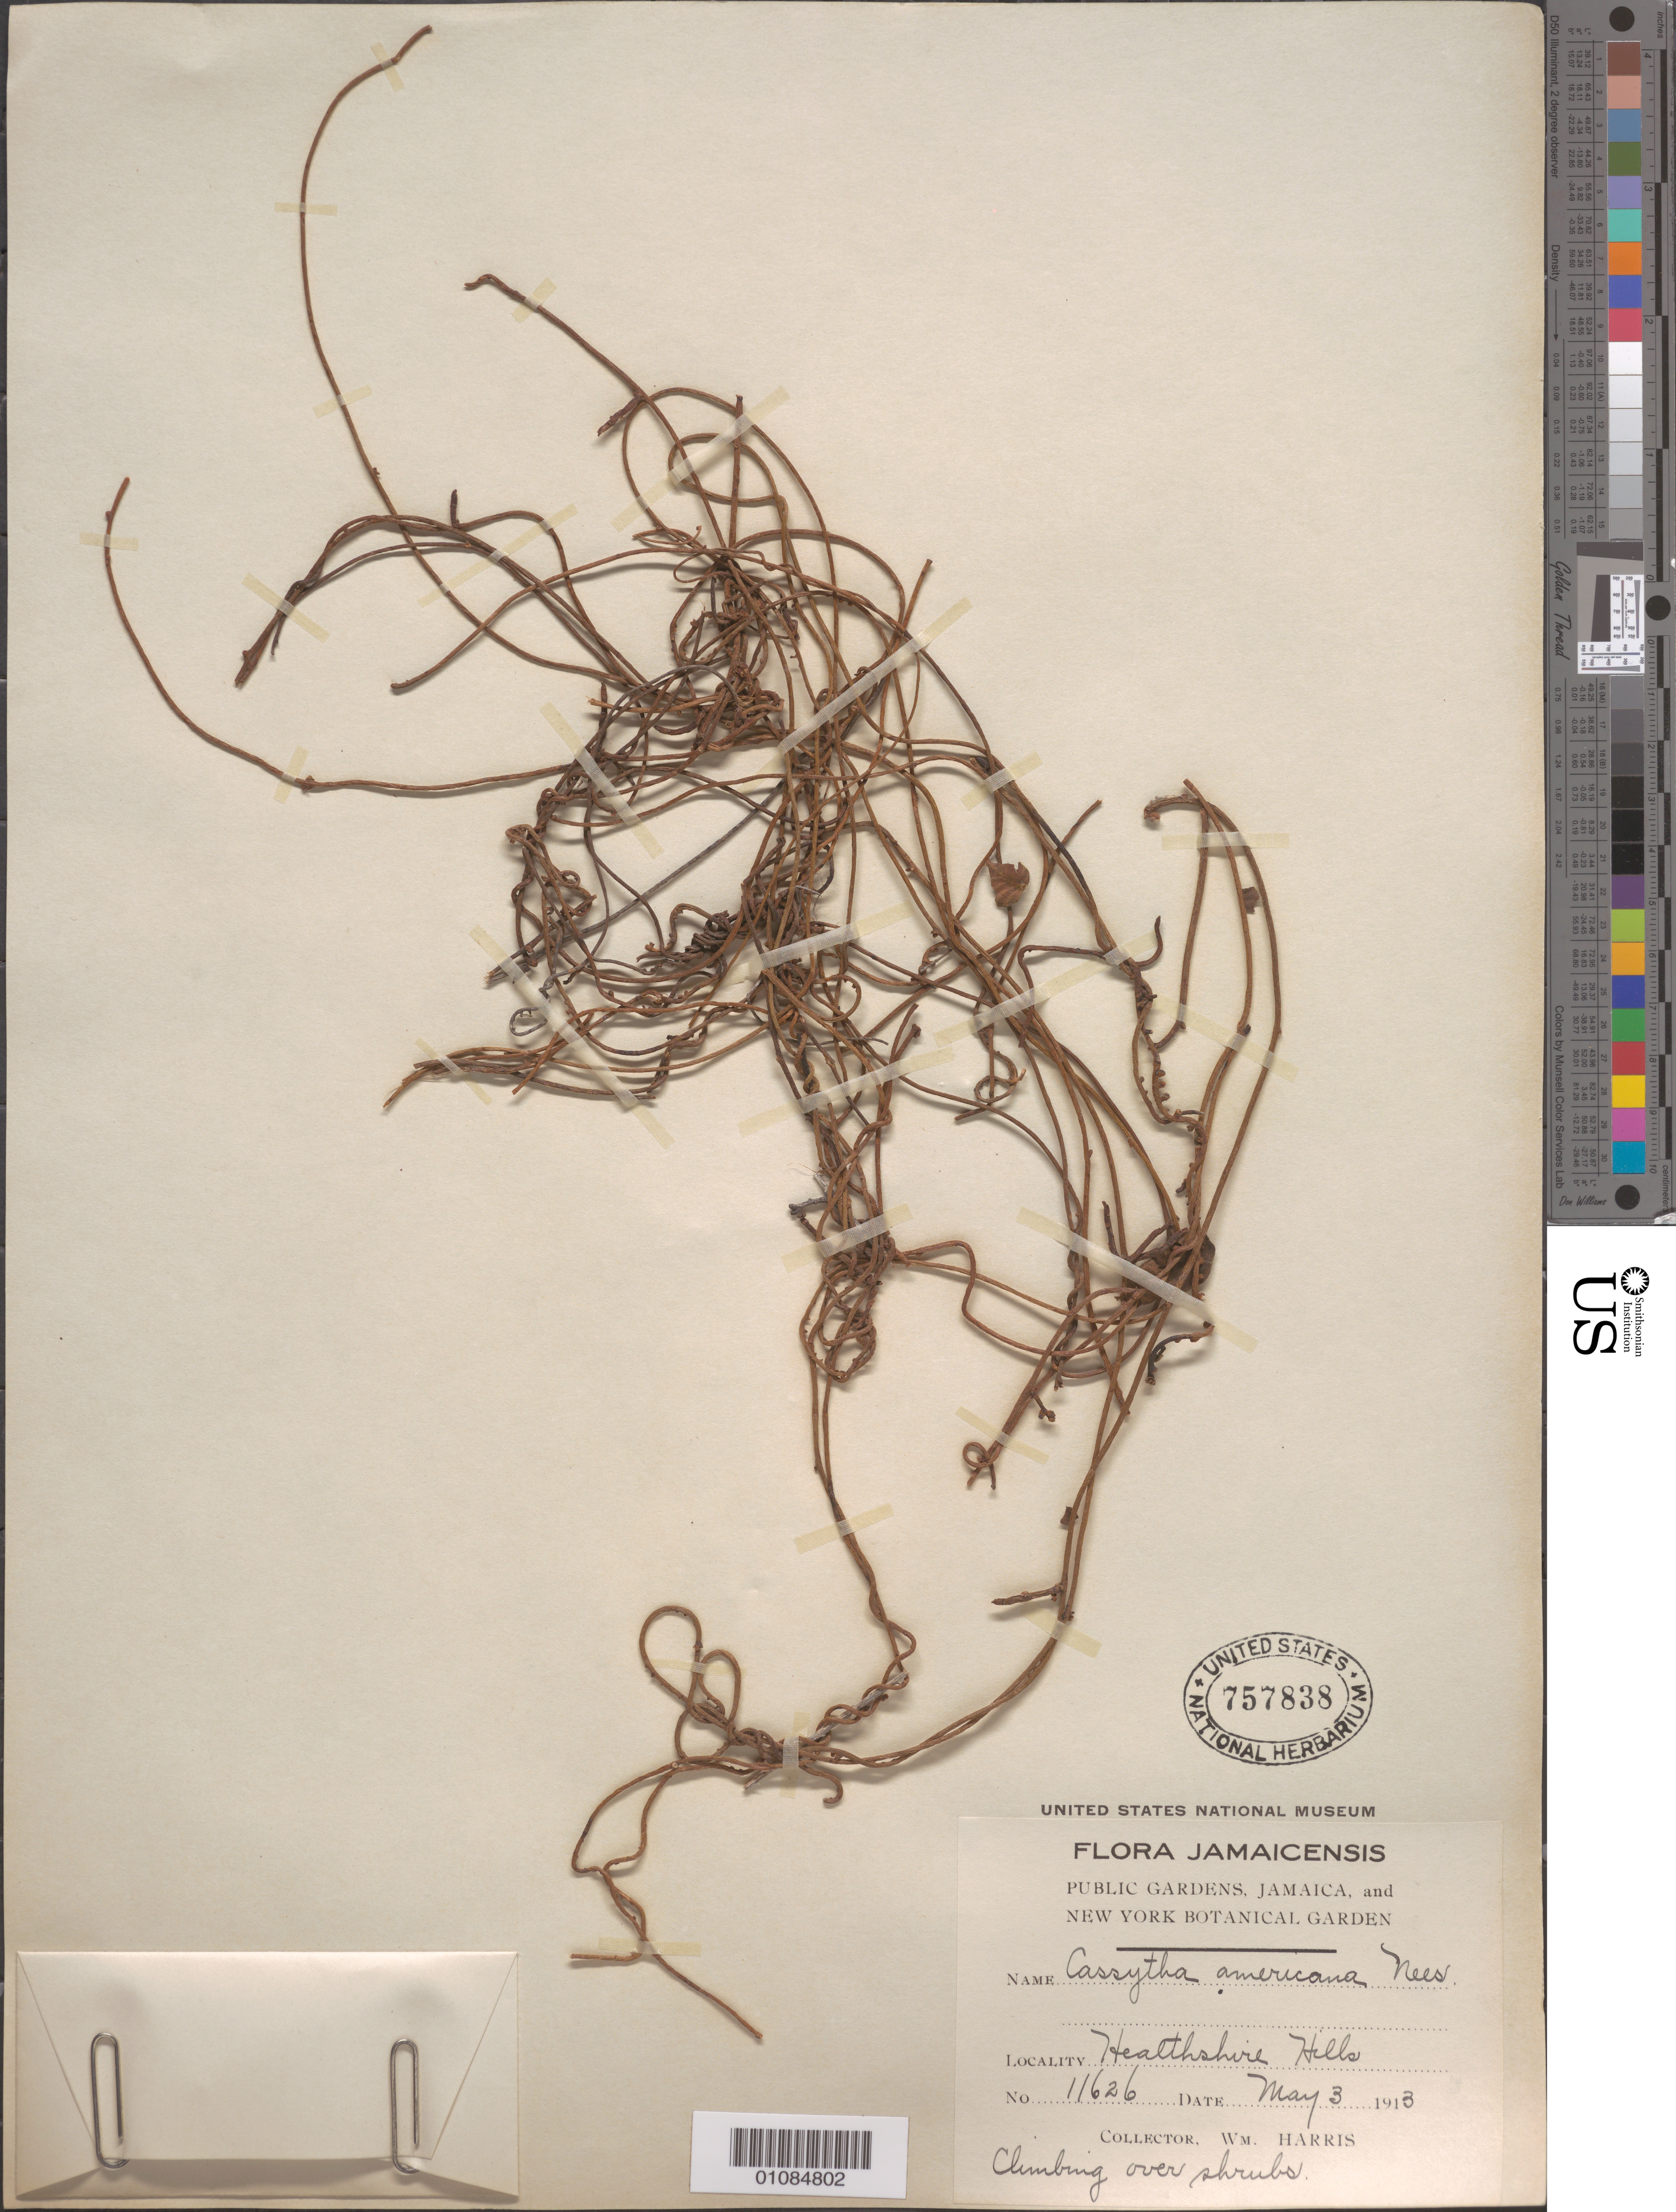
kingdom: Plantae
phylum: Tracheophyta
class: Magnoliopsida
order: Laurales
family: Lauraceae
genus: Cassytha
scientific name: Cassytha filiformis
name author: L.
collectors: W. Harris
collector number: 11626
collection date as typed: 03 May 1913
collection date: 1913-05-03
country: Jamaica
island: Jamaica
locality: Healthshire Hills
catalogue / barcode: US 757838